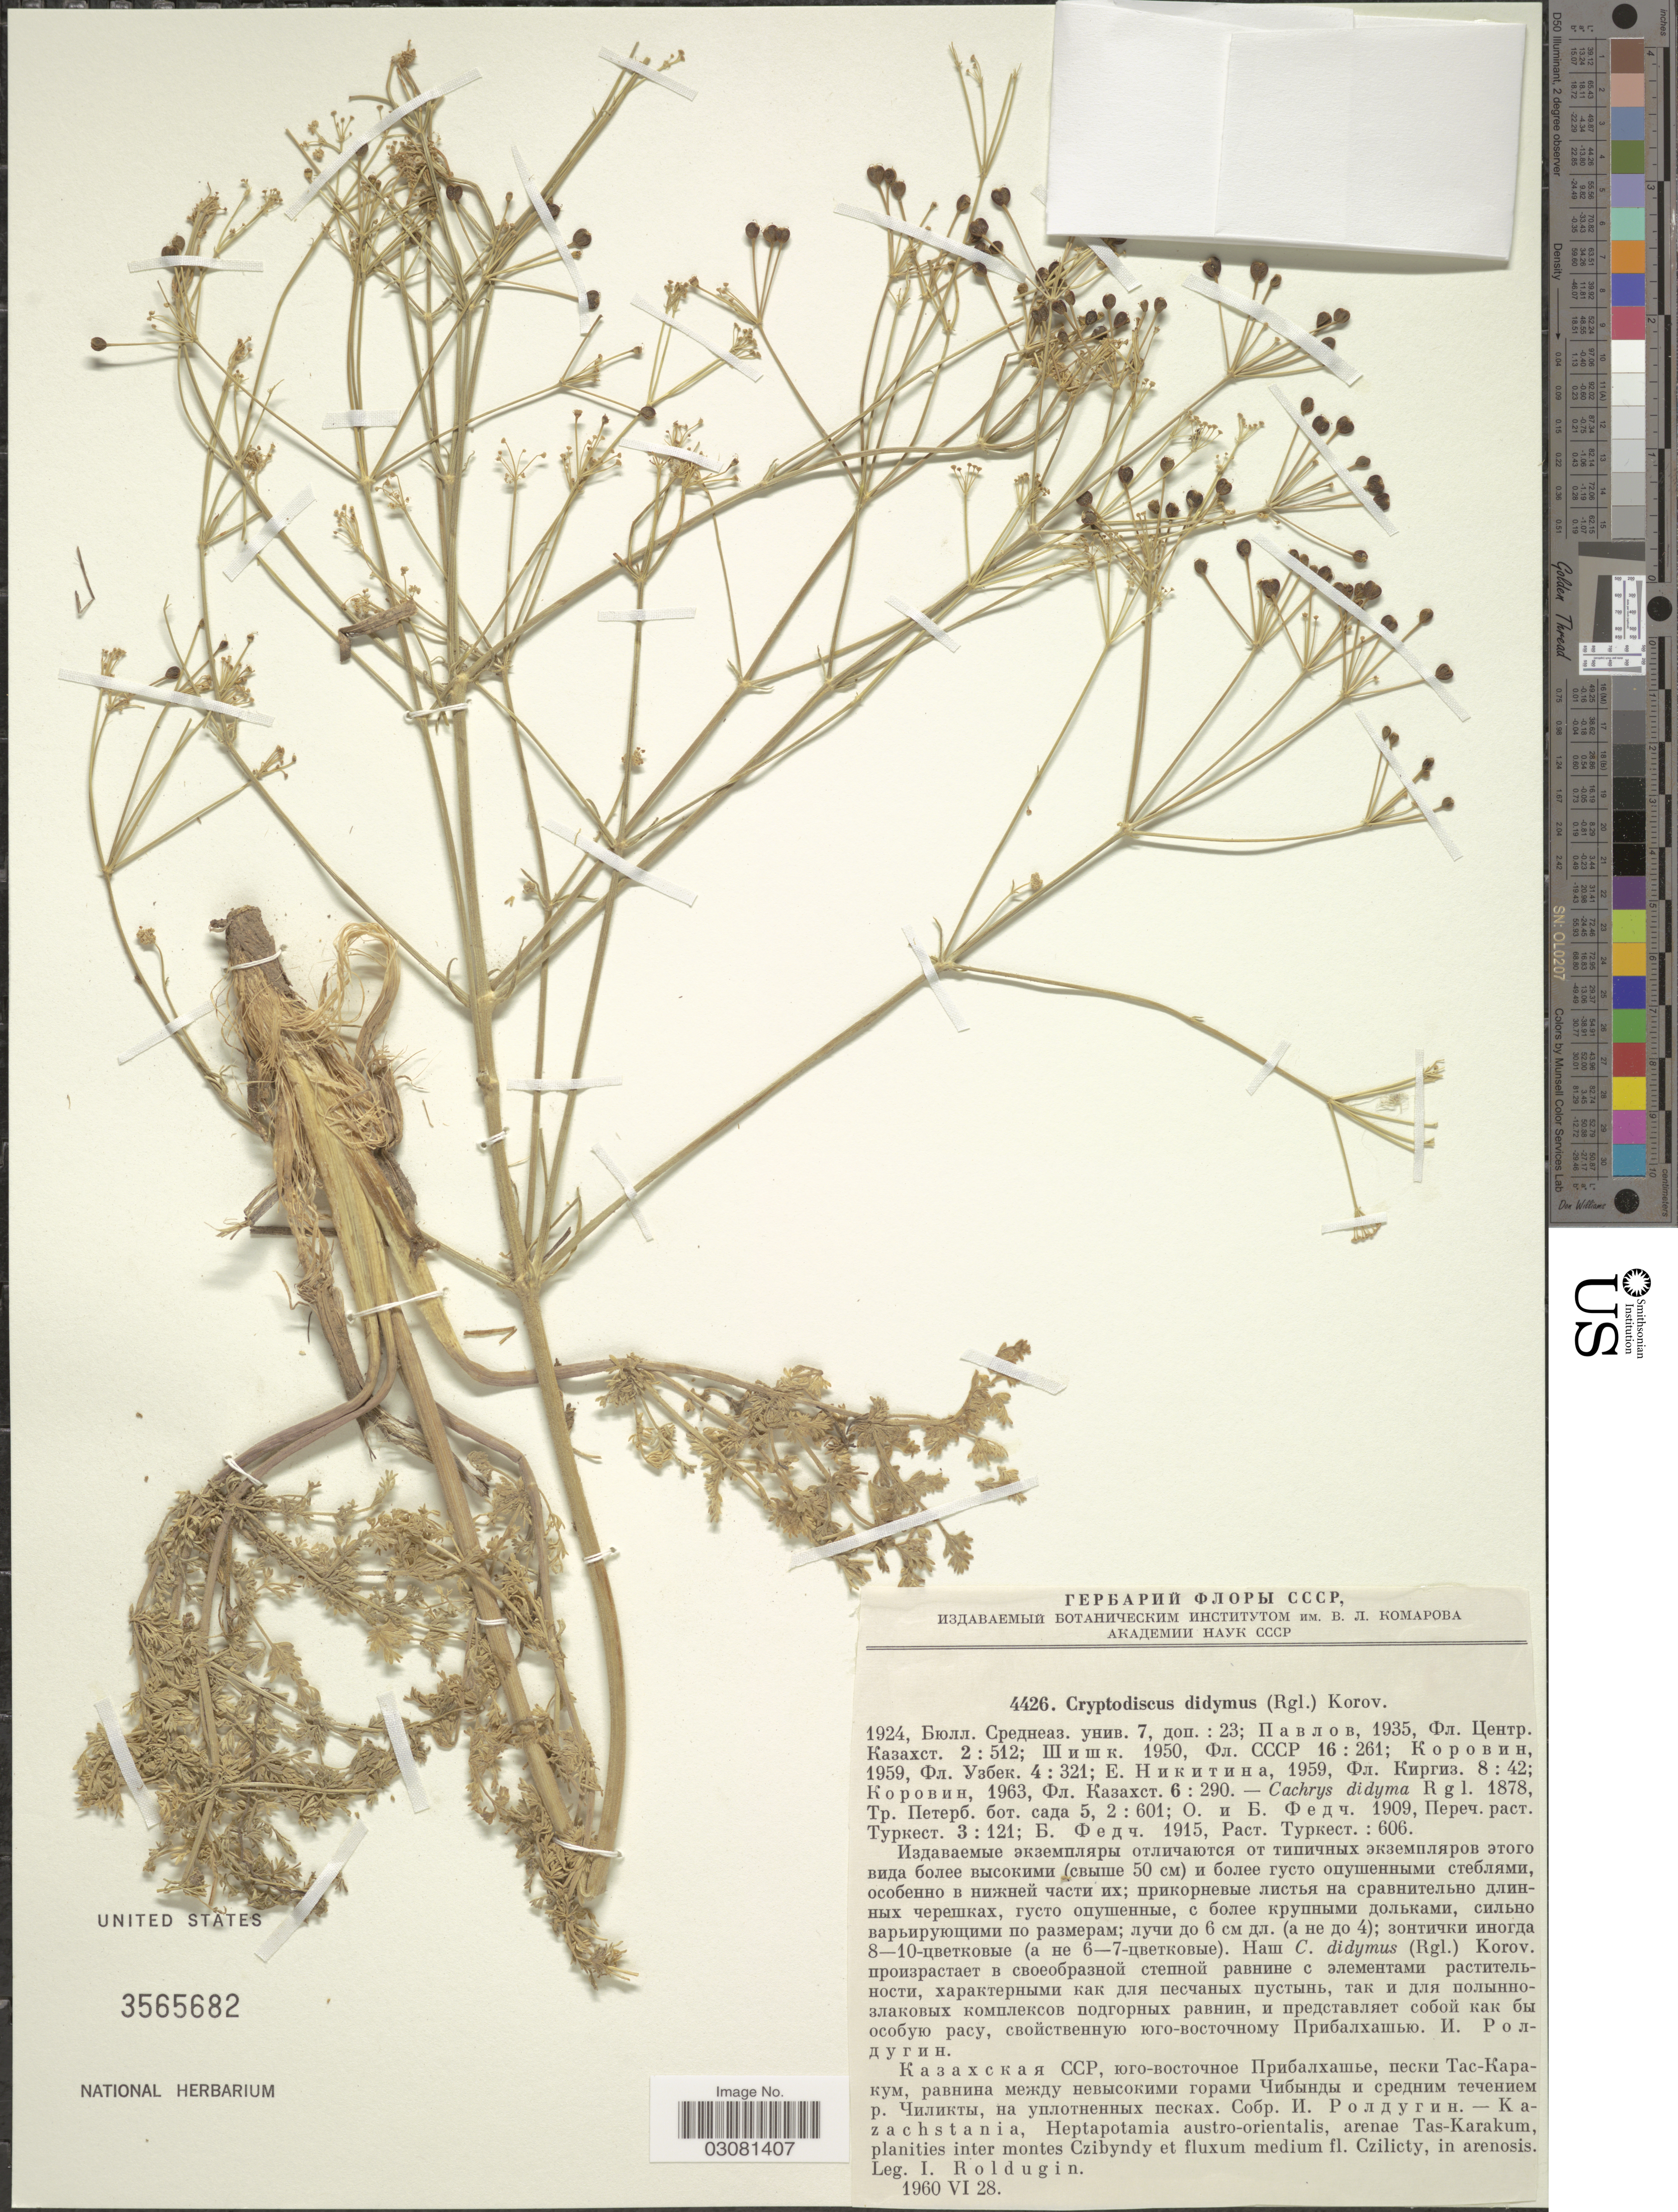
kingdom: Plantae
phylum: Tracheophyta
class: Magnoliopsida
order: Apiales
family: Apiaceae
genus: Cryptodiscus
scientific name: Cryptodiscus didymus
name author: (Regel) Korovin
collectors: I. Roldugin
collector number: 4426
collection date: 1960-06-28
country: Kazakhstan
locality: Heptapotamia austro-orientalis, arenae Tas-Karakum, planities inter montes Czibyndy et fluxum medium fl. Czilicty, in arenosis.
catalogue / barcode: US 3565682